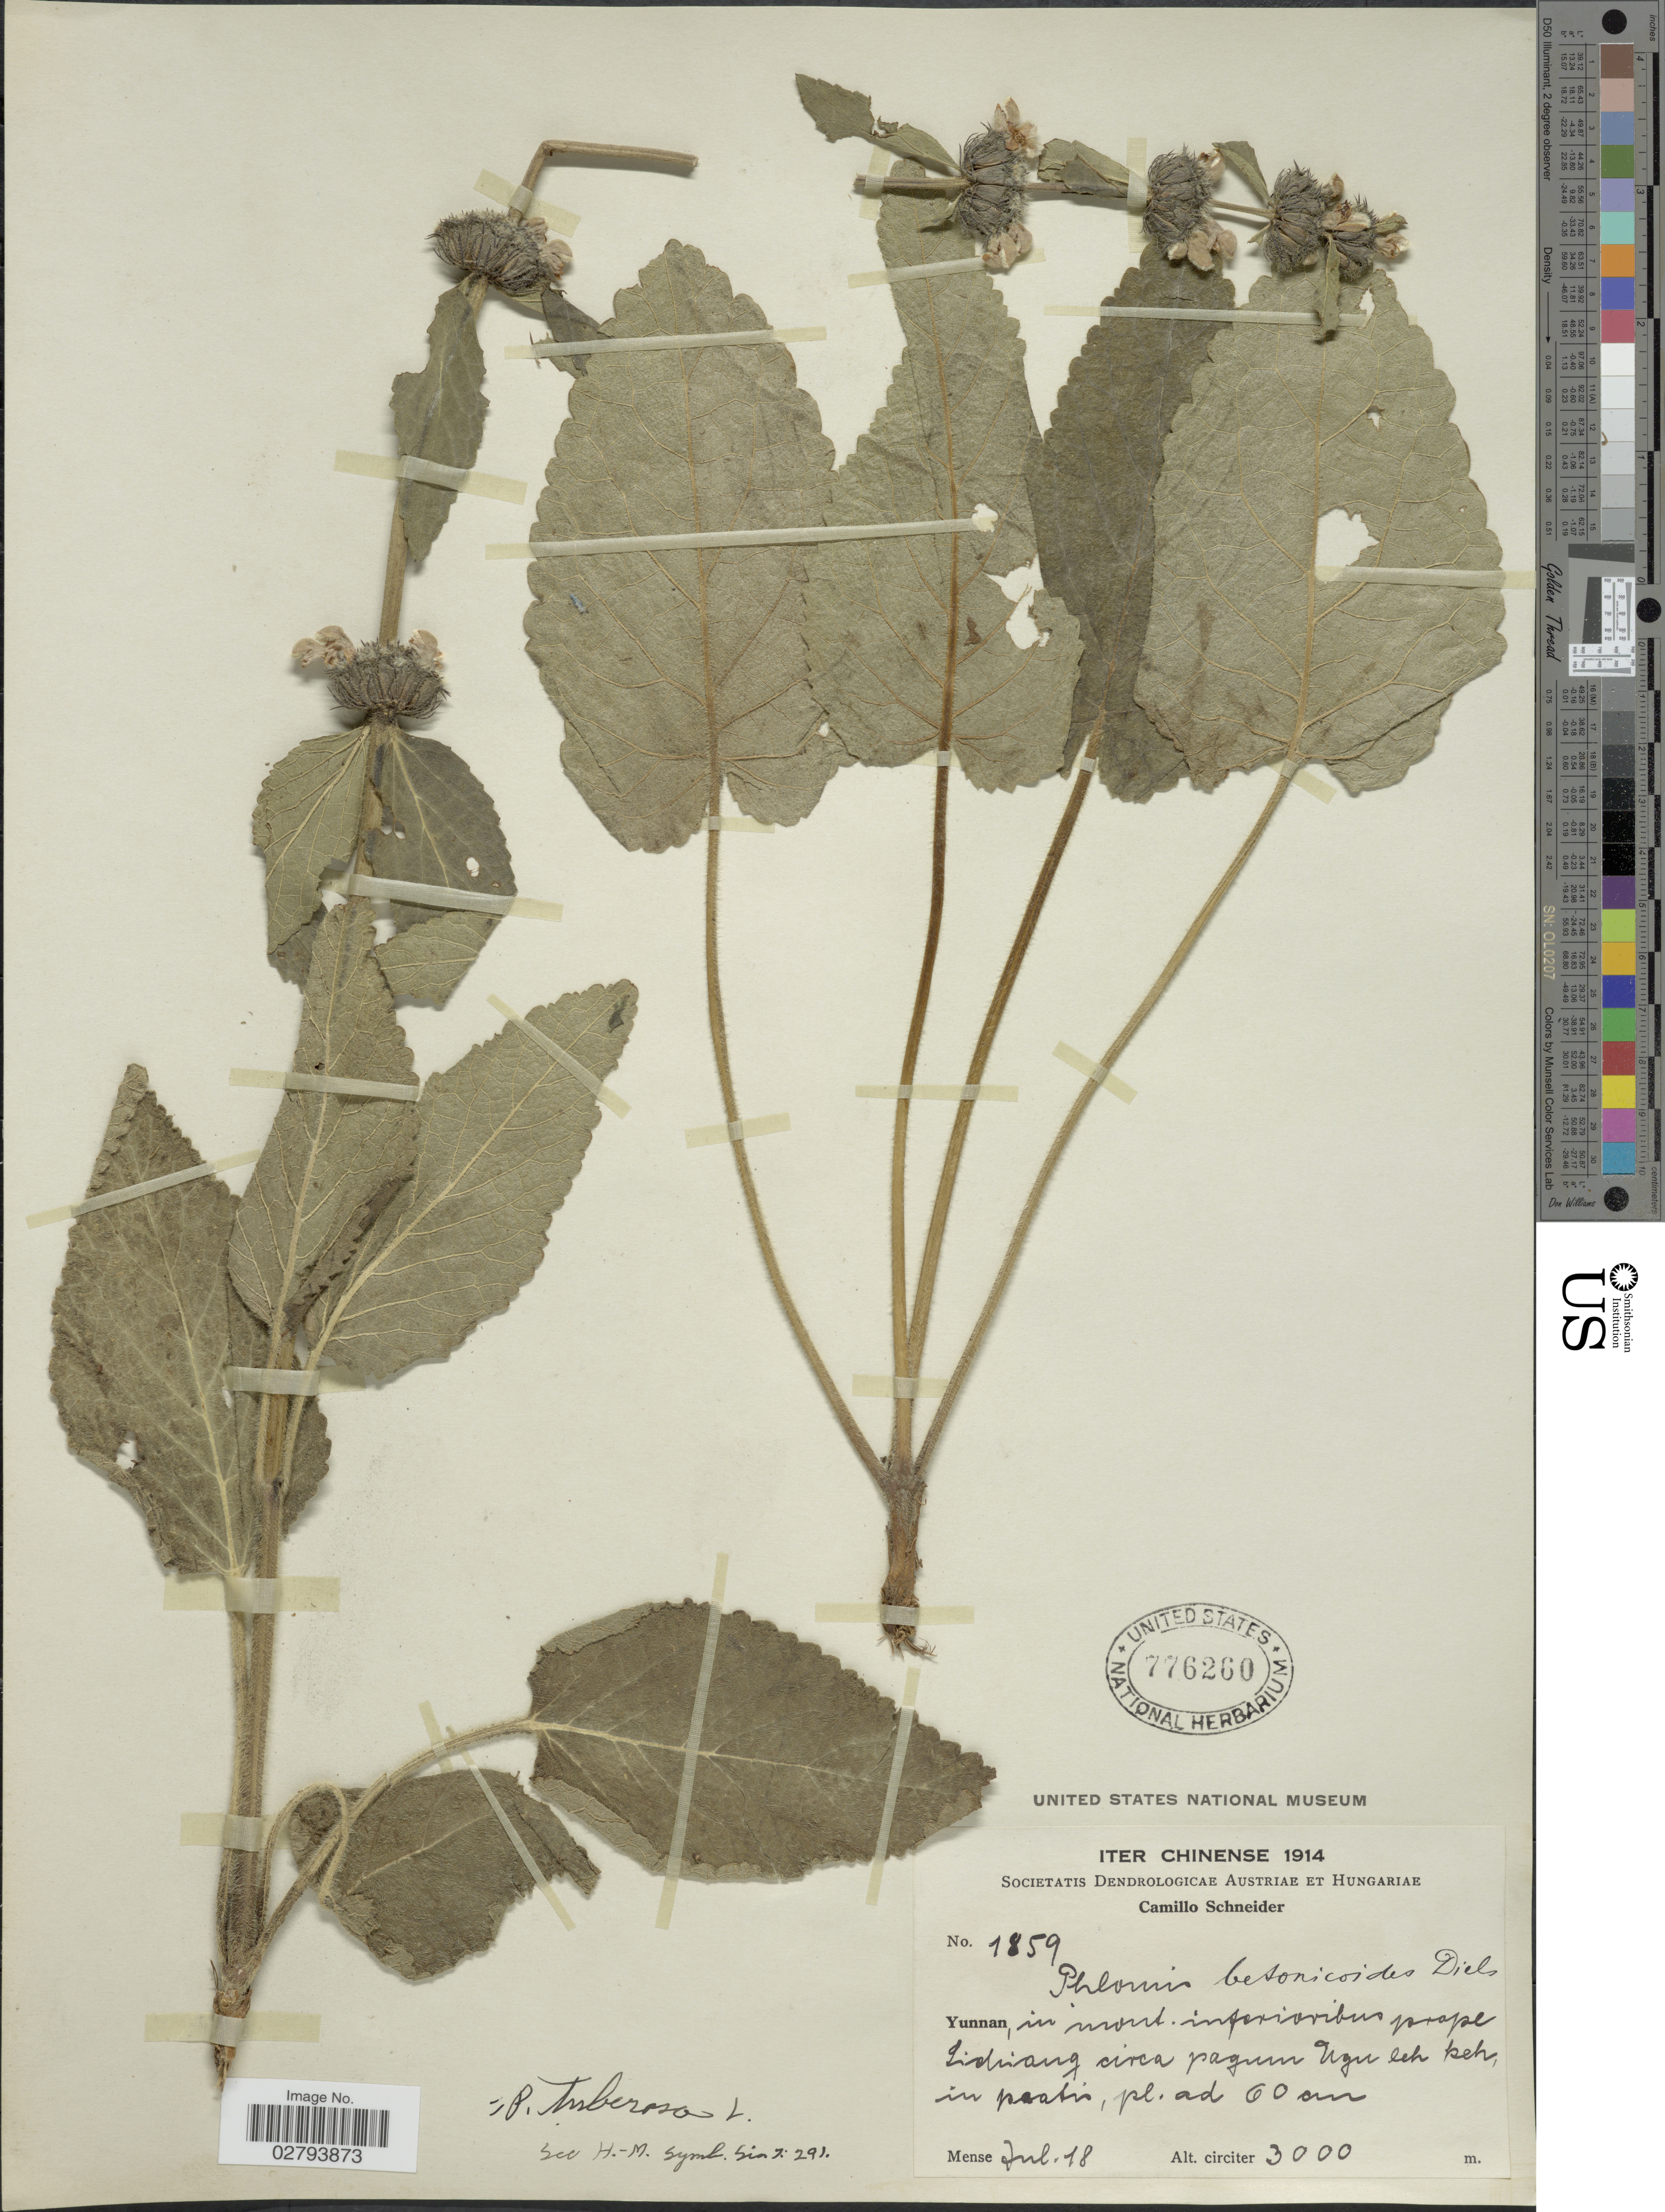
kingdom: Plantae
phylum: Tracheophyta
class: Magnoliopsida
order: Lamiales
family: Lamiaceae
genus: Phlomoides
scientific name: Phlomoides tuberosa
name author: (L.) Moench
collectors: C. K. Schneider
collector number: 1859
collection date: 1914-07-18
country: China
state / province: Yunnan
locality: In mont. inferioribus prope Lichiang circa pagum Uguleh [interpreted] keh [interpreted].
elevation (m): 3000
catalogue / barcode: US 776260